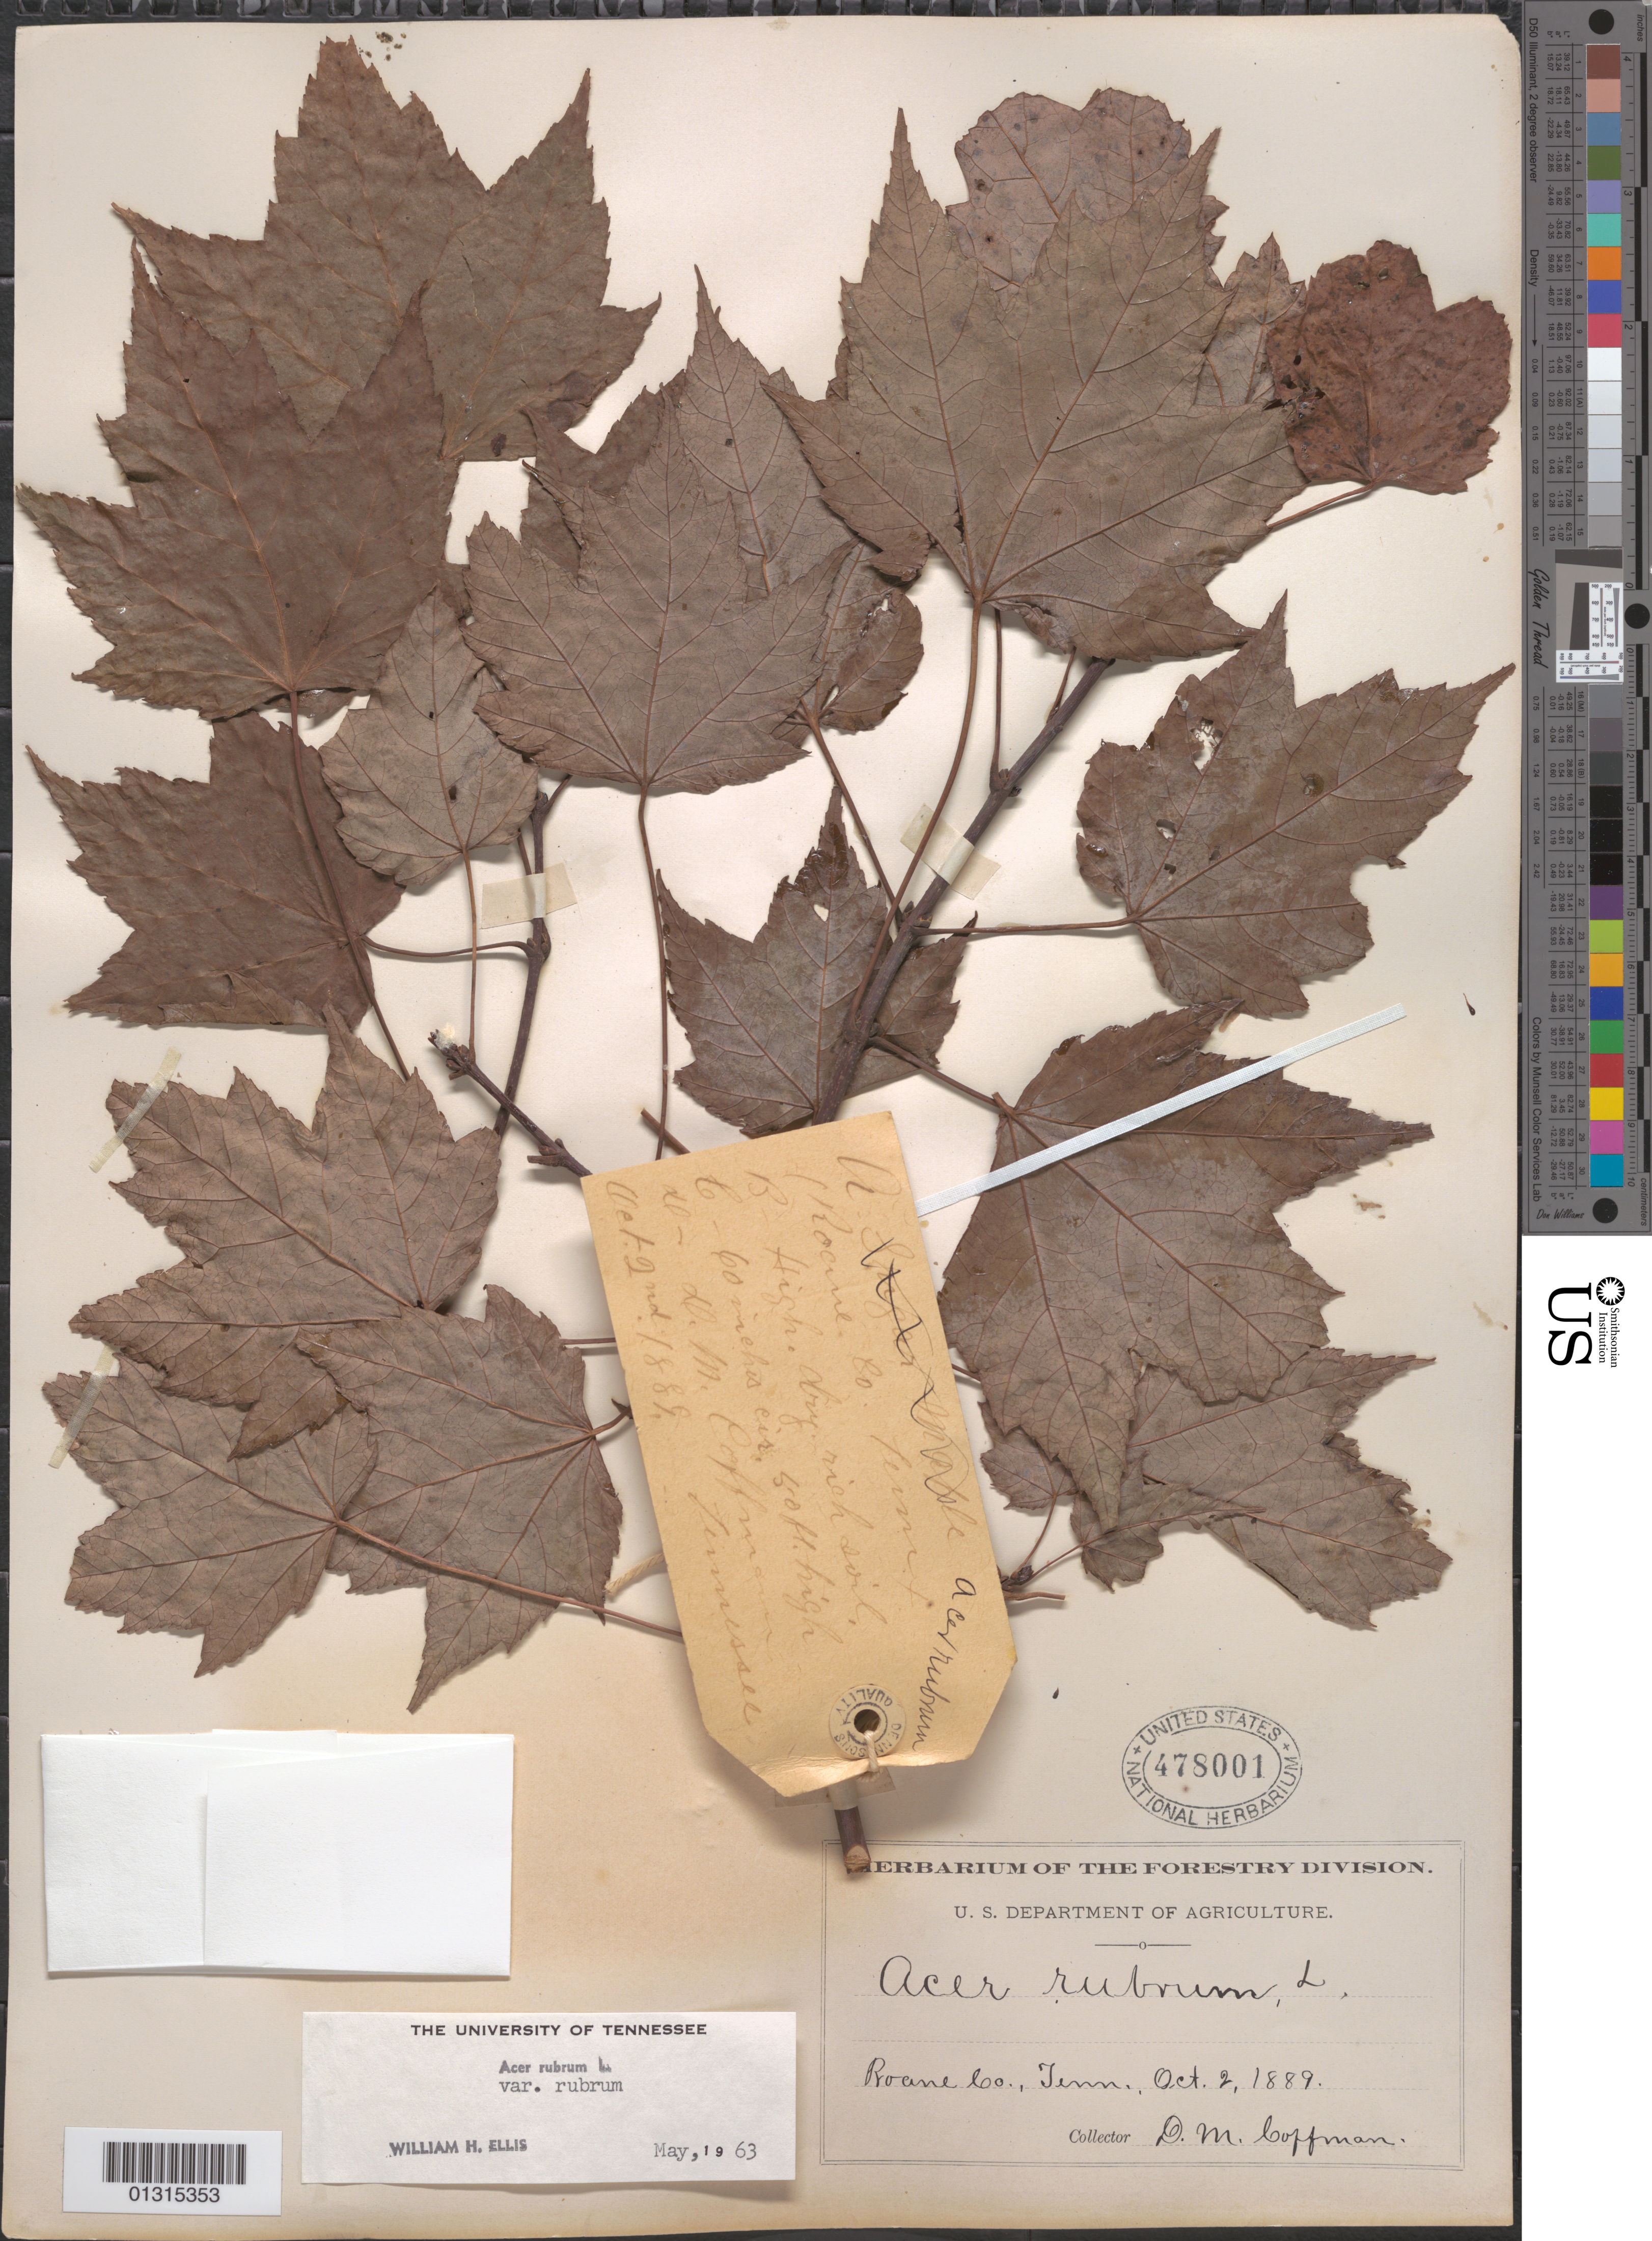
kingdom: Plantae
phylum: Tracheophyta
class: Magnoliopsida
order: Sapindales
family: Sapindaceae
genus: Acer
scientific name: Acer rubrum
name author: L.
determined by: Ellis, W. H.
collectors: D. M. Coffman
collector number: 82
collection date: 1889-10-02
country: United States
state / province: Tennessee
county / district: Roane County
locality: Roane County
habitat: High, dry rich soil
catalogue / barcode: US 478001